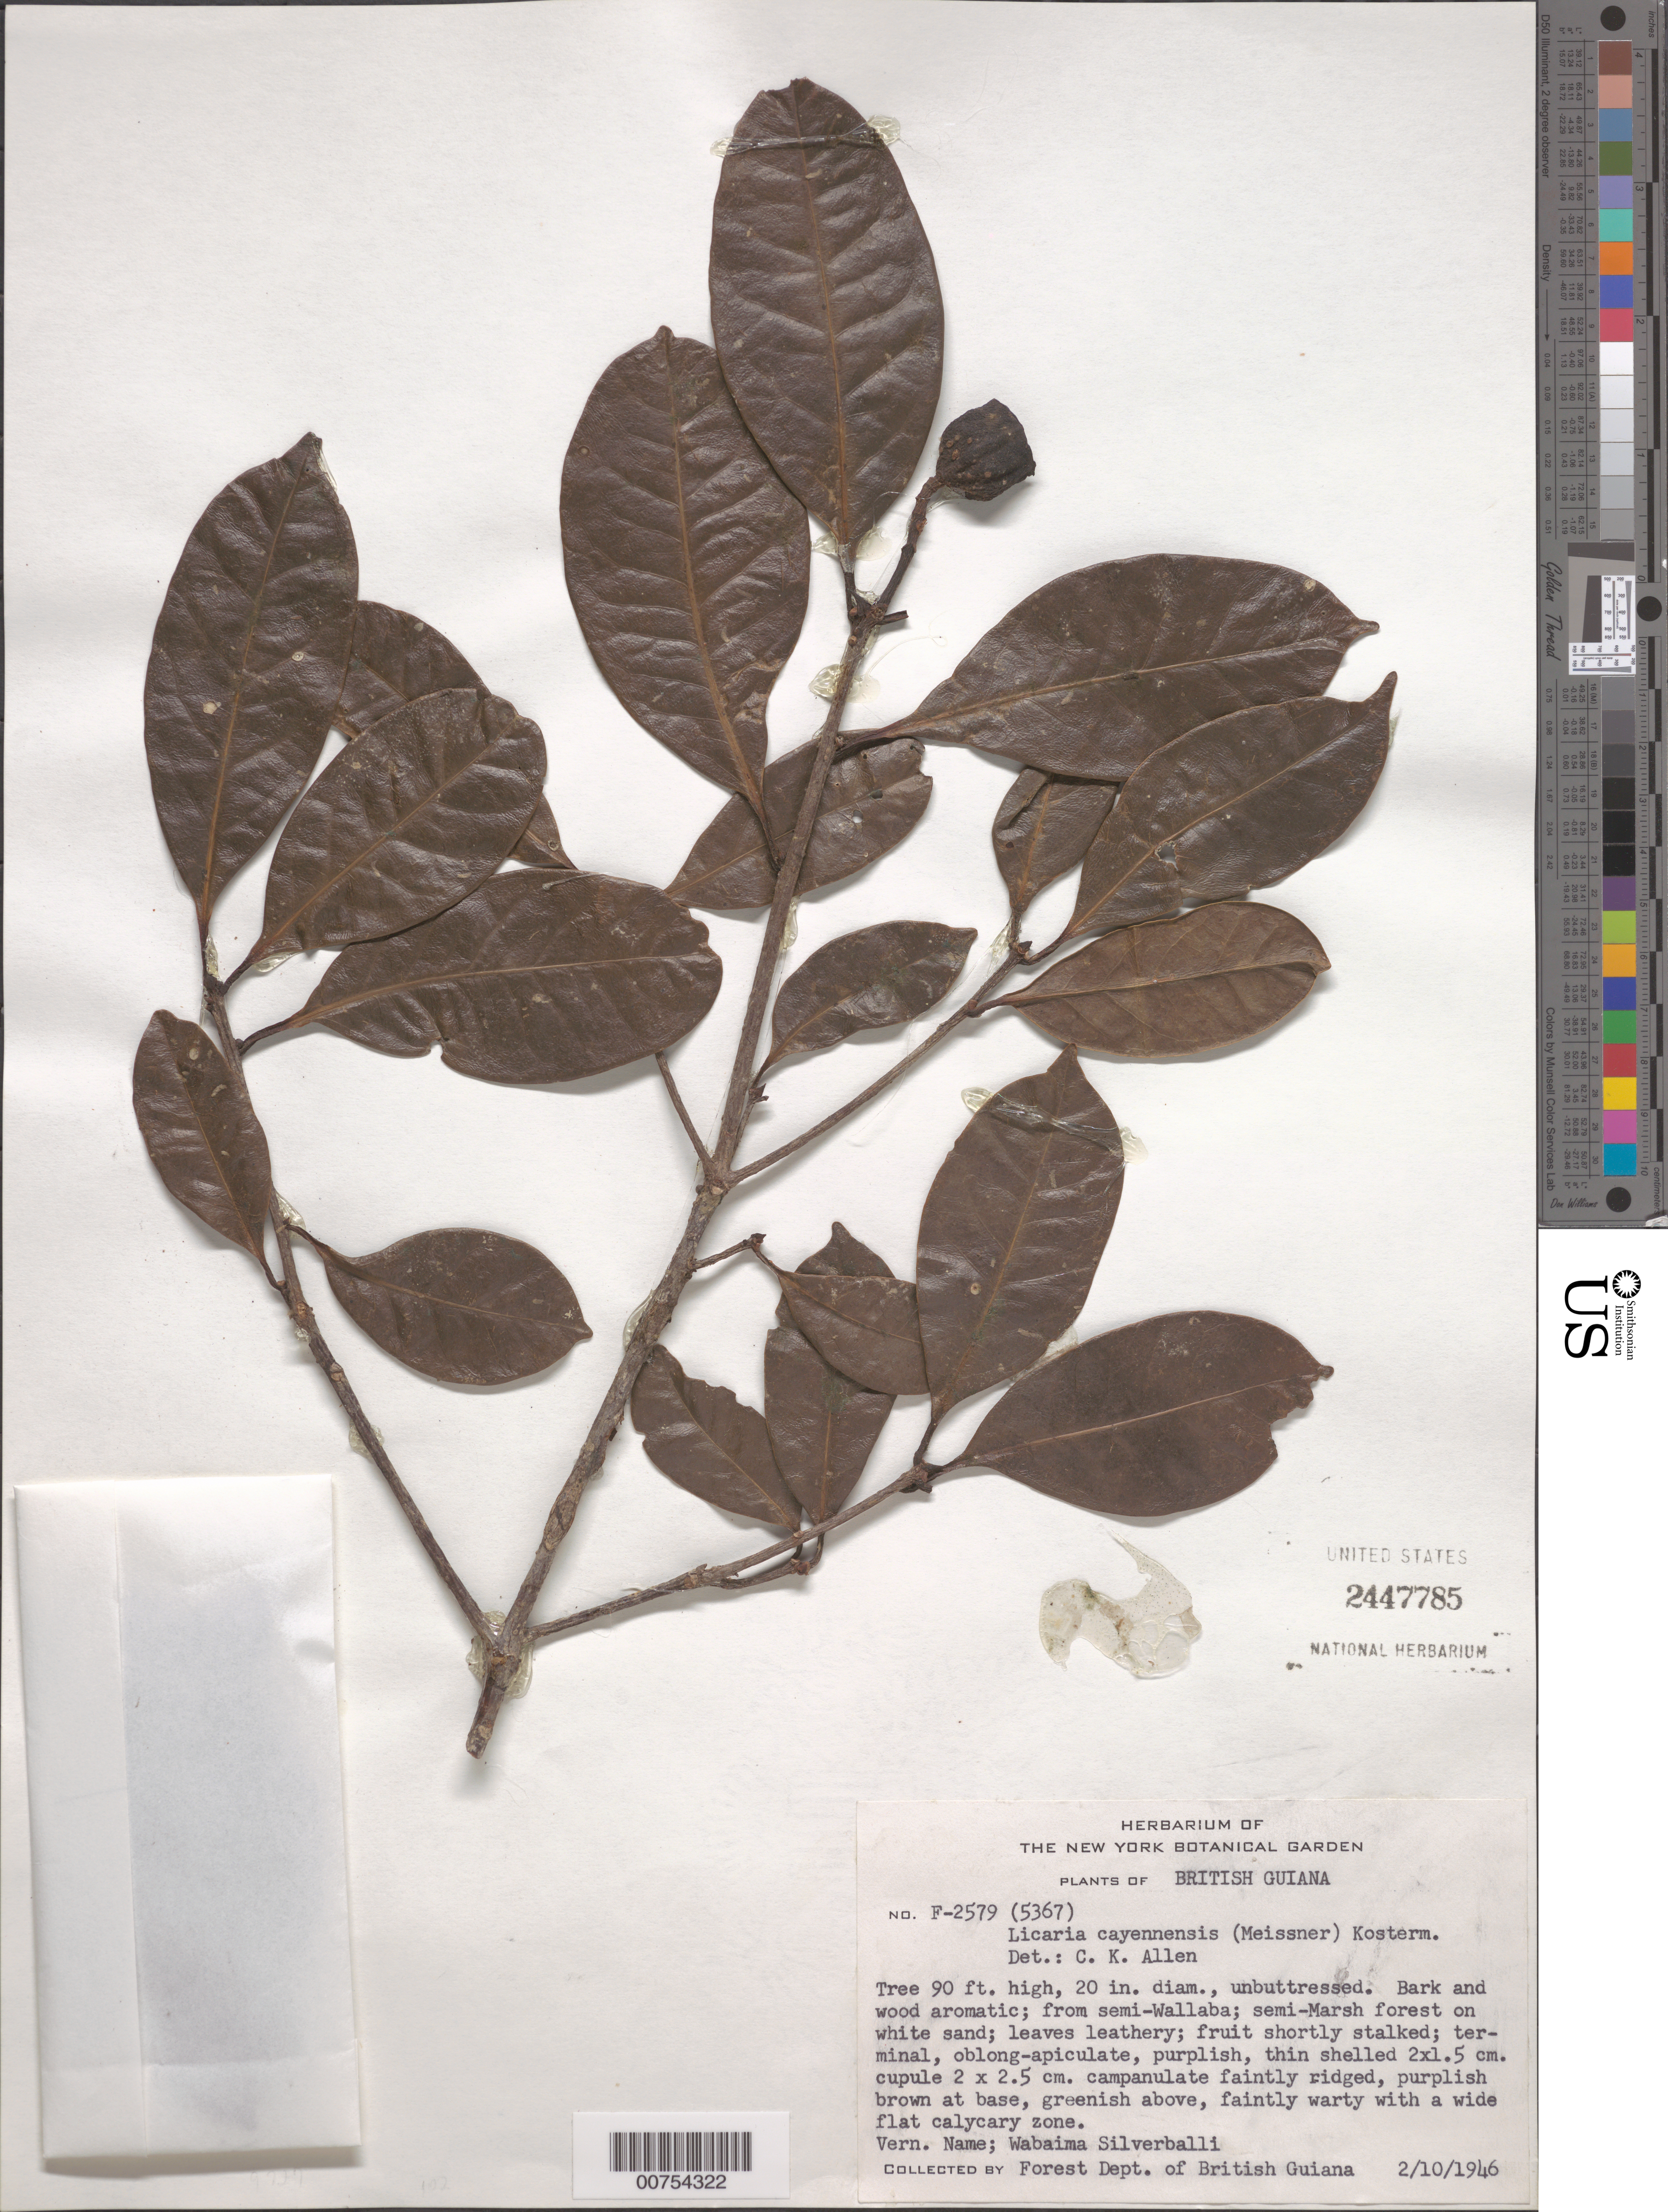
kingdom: Plantae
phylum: Tracheophyta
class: Magnoliopsida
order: Laurales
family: Lauraceae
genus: Licaria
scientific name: Licaria cayennensis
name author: (Meisn.) Kosterm.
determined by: Allen, C. K.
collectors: Forest Dept. B. G. & British Guiana Forestry Dept.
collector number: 5367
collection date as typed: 2-Oct-46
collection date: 1946-10-02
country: Guyana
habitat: Semi-Wallaba, semi-marsh forest on white sand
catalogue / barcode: US 2447785